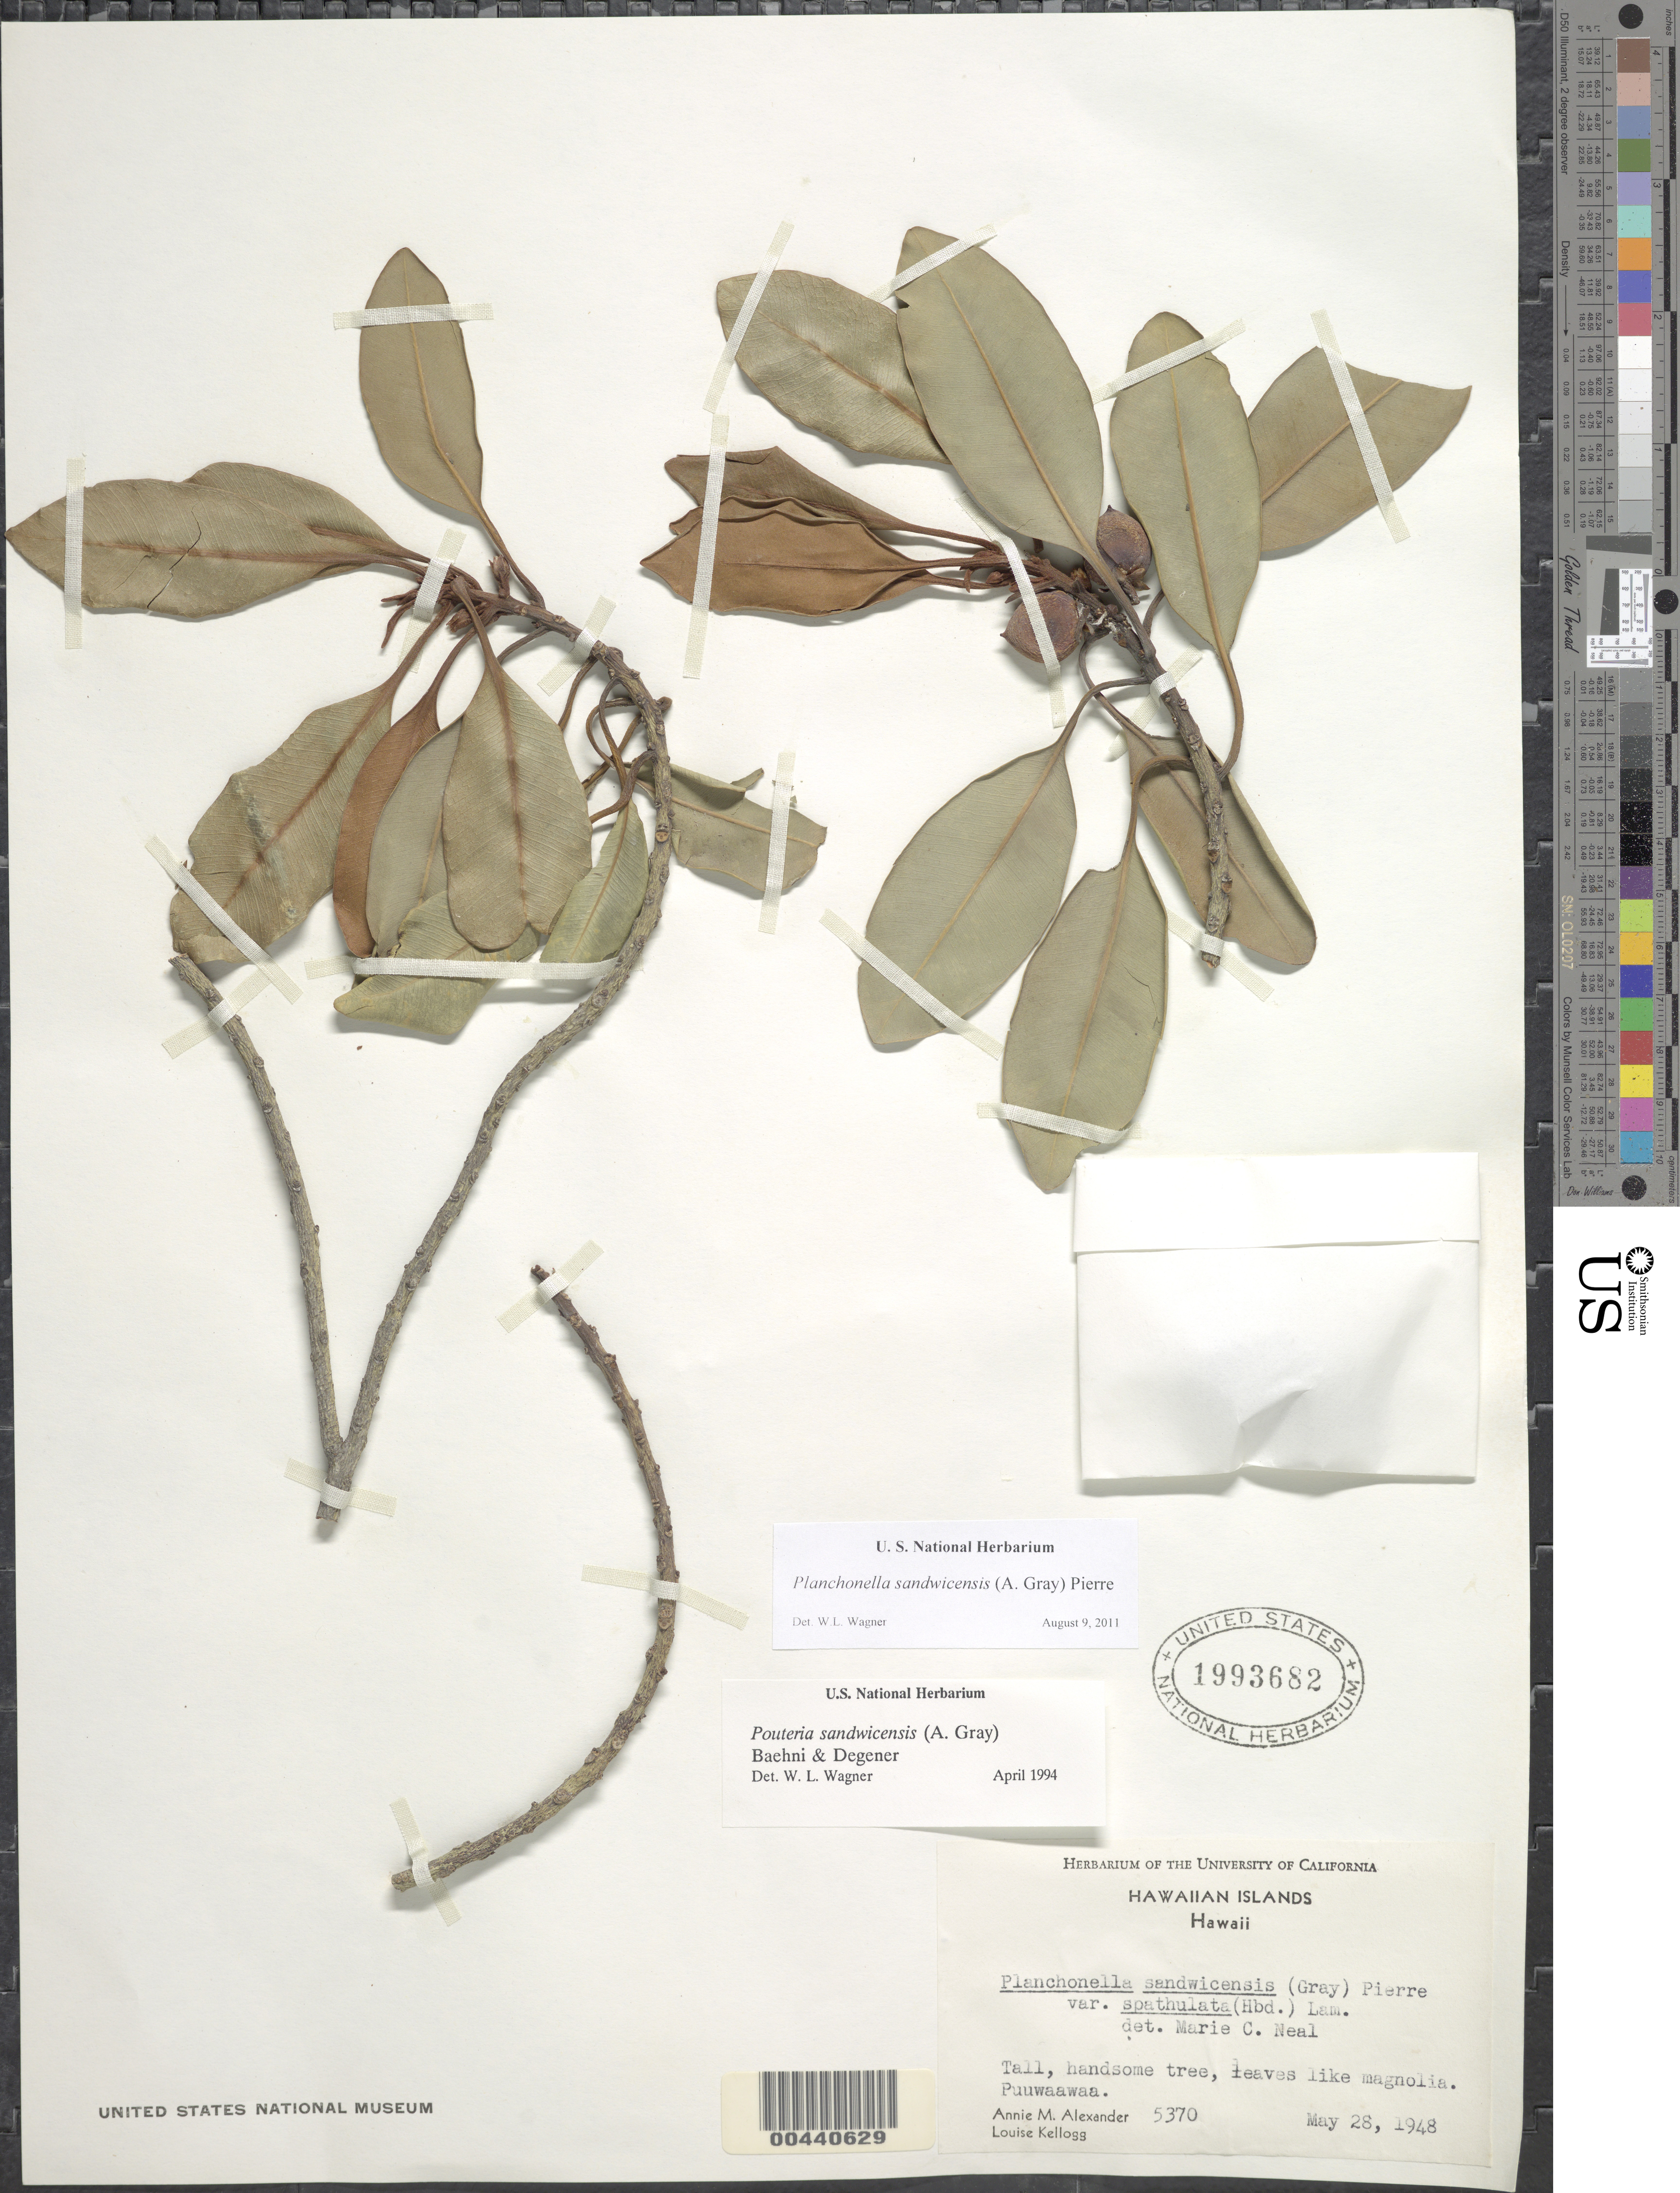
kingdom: Plantae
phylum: Tracheophyta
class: Magnoliopsida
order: Ericales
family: Sapotaceae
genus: Planchonella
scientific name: Planchonella spathulata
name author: (Hillebr.) Pierre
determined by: Wagner, W. L., (BOT), Smithsonian Institution - National Museum of Natural History (UNITED STATES)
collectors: A. M. Alexander & L. Kellogg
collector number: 5370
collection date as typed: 28 May 1948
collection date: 1948-05-28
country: United States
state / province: Hawaii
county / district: Hawaii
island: Hawaii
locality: Puuwaawaa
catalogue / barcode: US 1993682